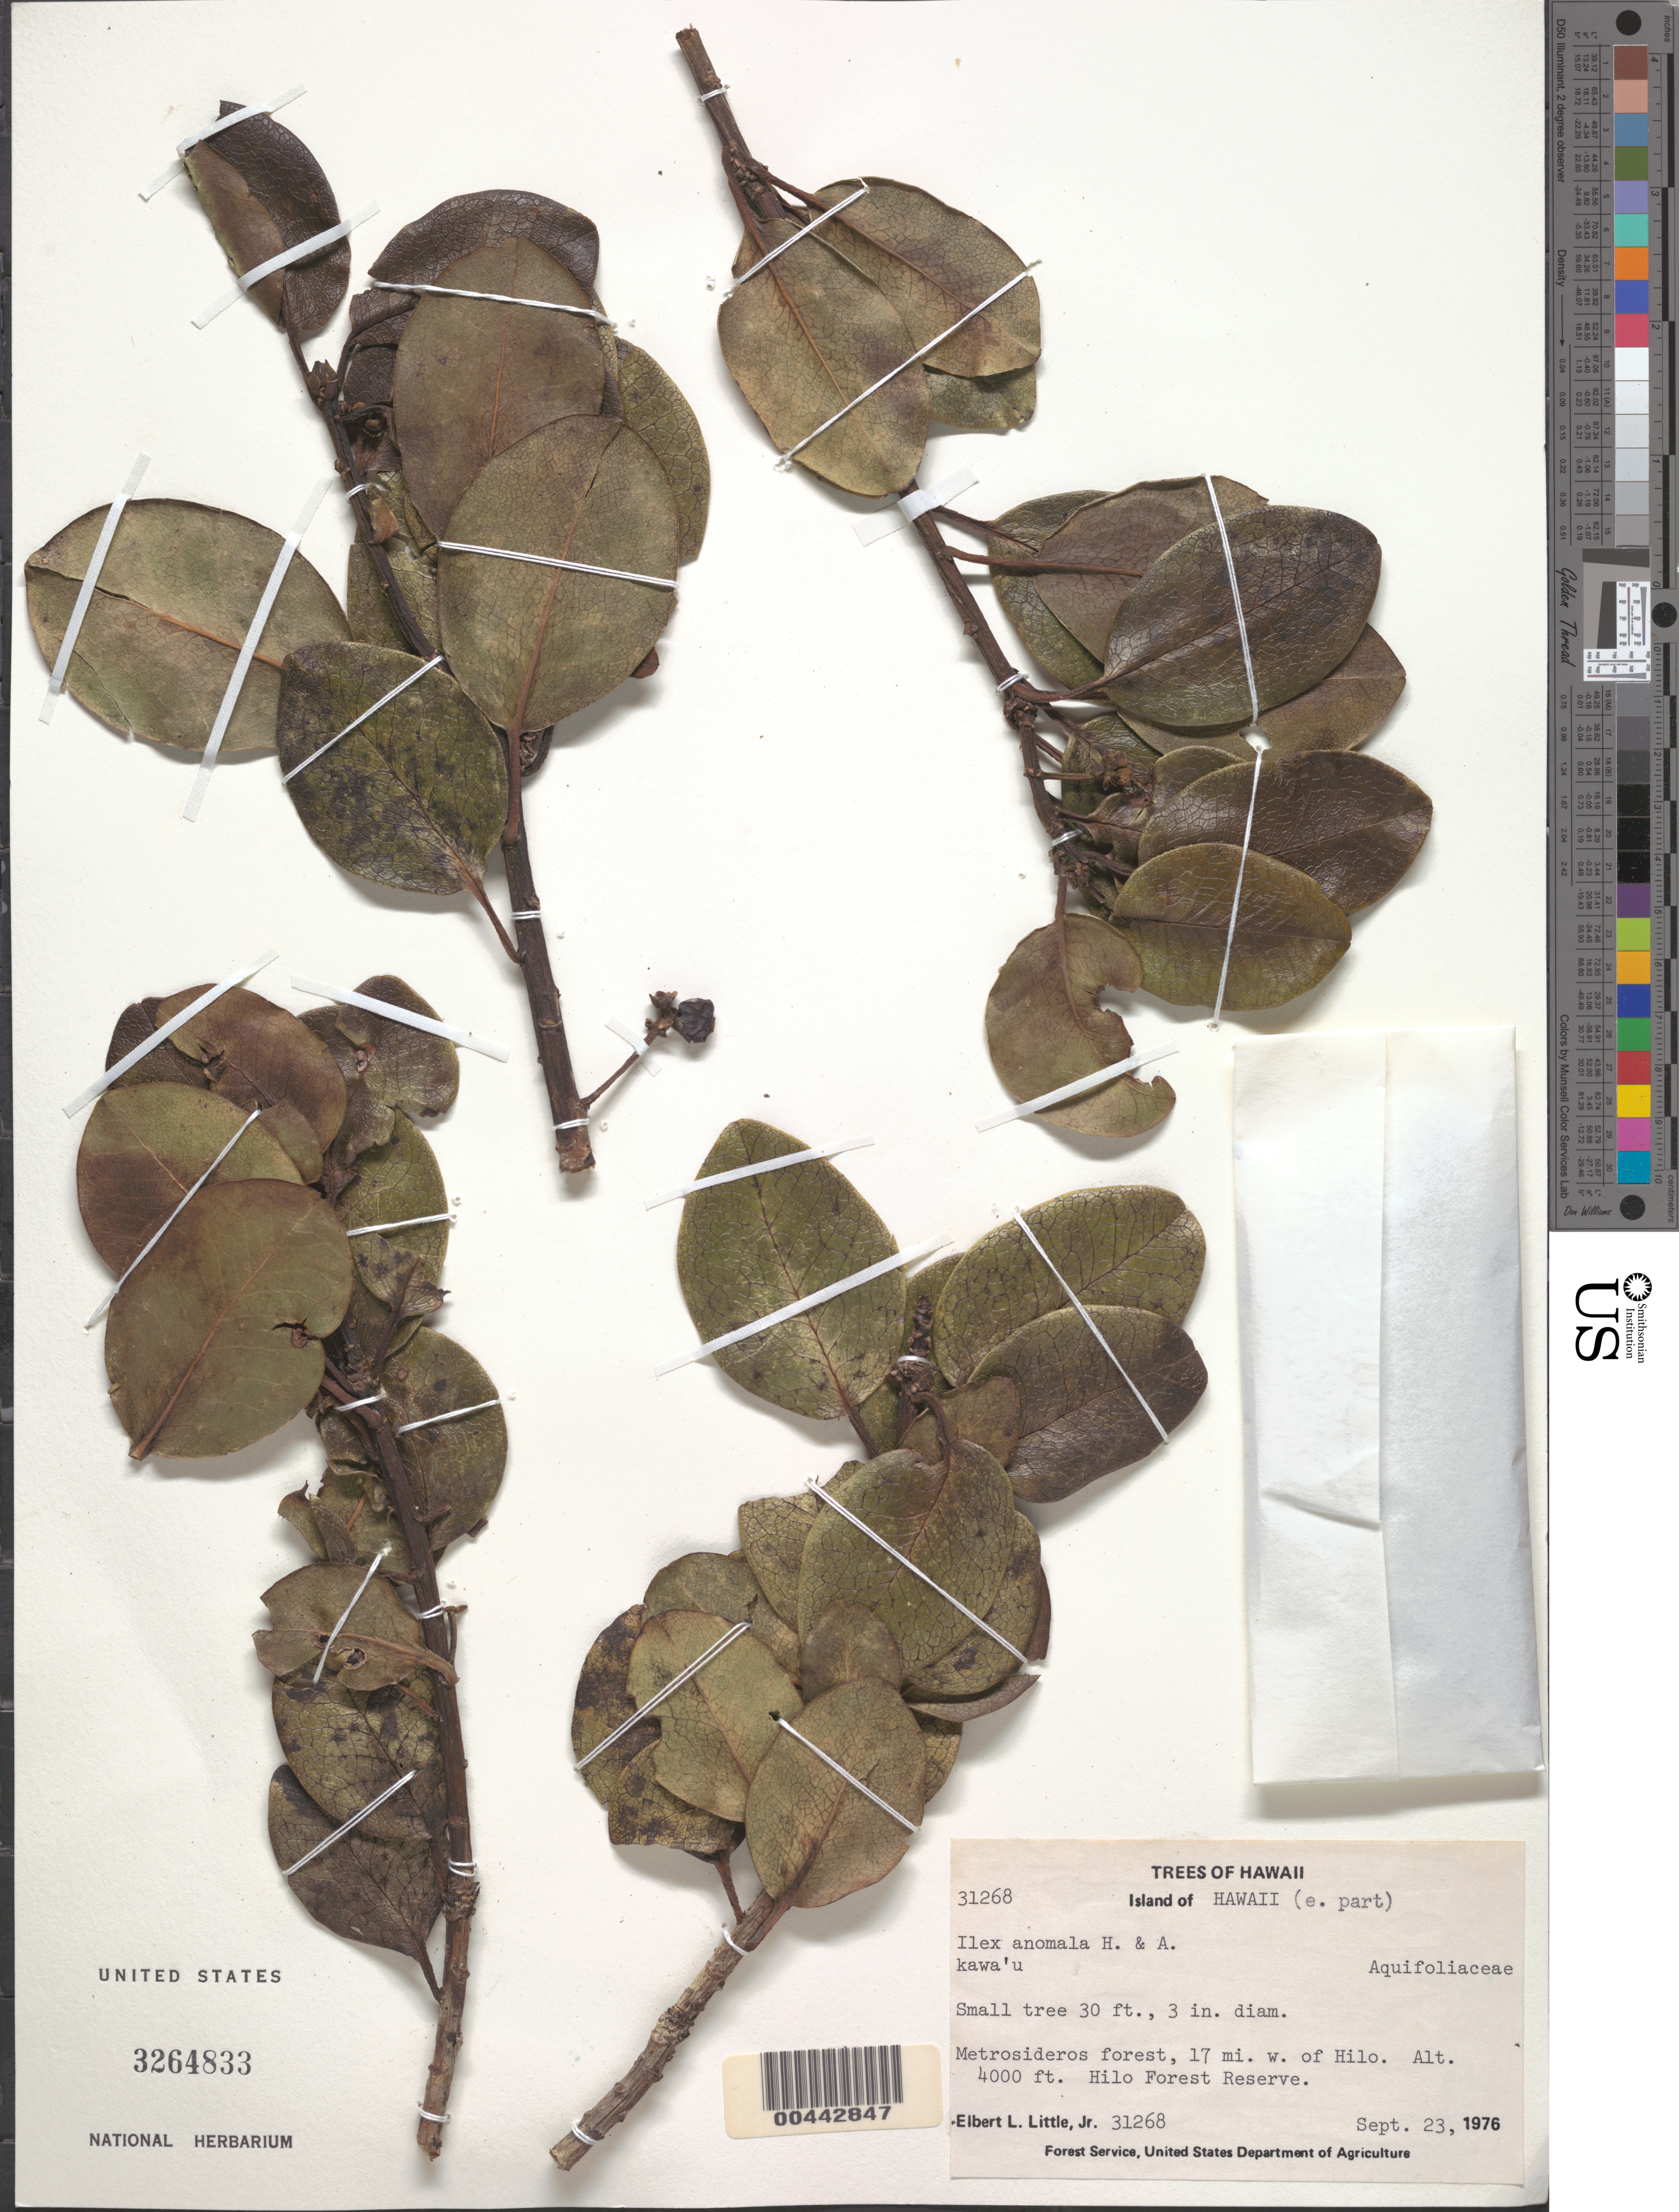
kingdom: Plantae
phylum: Tracheophyta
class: Magnoliopsida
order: Aquifoliales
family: Aquifoliaceae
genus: Ilex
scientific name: Ilex anomala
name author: Hook. & Arn.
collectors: E. L. Little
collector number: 31268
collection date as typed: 23 Sep 1976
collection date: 1976-09-23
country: United States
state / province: Hawaii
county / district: Hawaii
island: Hawaii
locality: East part of Hawaii, 17 miles west of Hilo. Hilo Forest Reserve.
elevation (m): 1219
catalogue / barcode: US 3264833